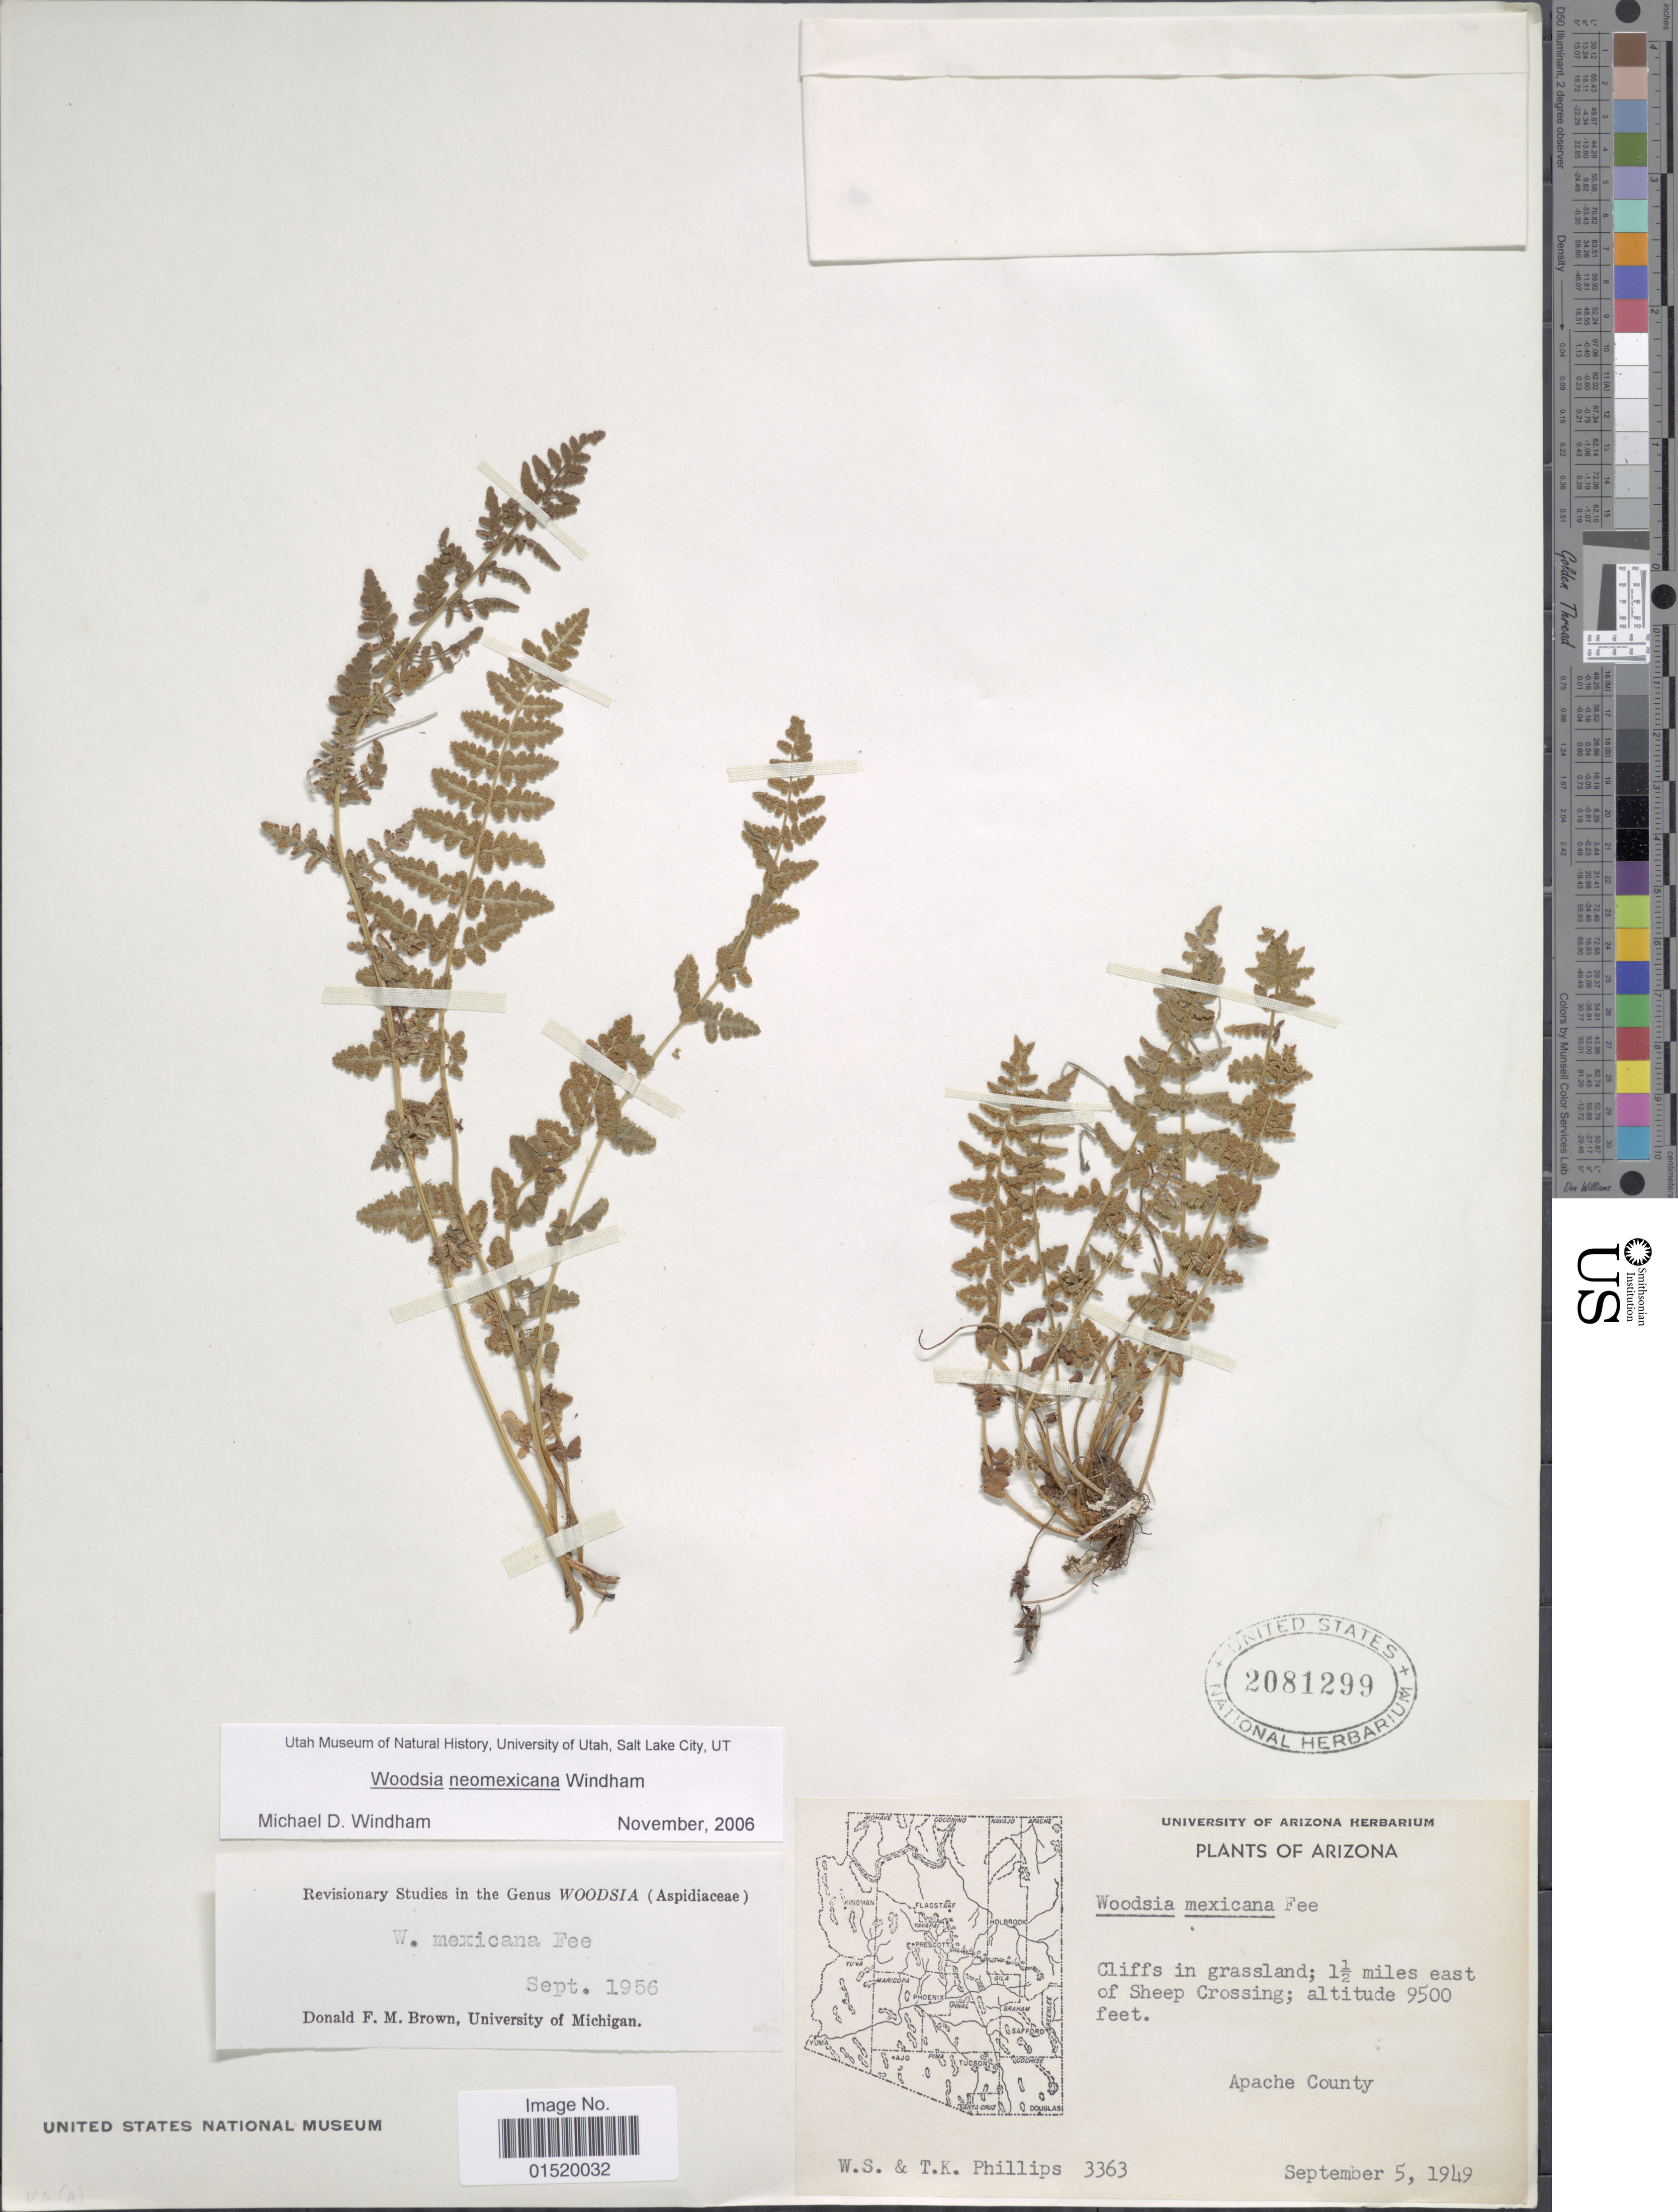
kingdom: Plantae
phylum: Tracheophyta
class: Polypodiopsida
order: Polypodiales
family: Woodsiaceae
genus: Woodsia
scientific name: Woodsia neomexicana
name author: Windham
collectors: W. S. Phillips & T. K. Phillips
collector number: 3363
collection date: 1949-09-05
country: United States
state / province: Arizona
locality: Cliffs in grassland; 1½ miles east of Sheep Crossing,Apache County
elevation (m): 2896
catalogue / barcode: US 2081299